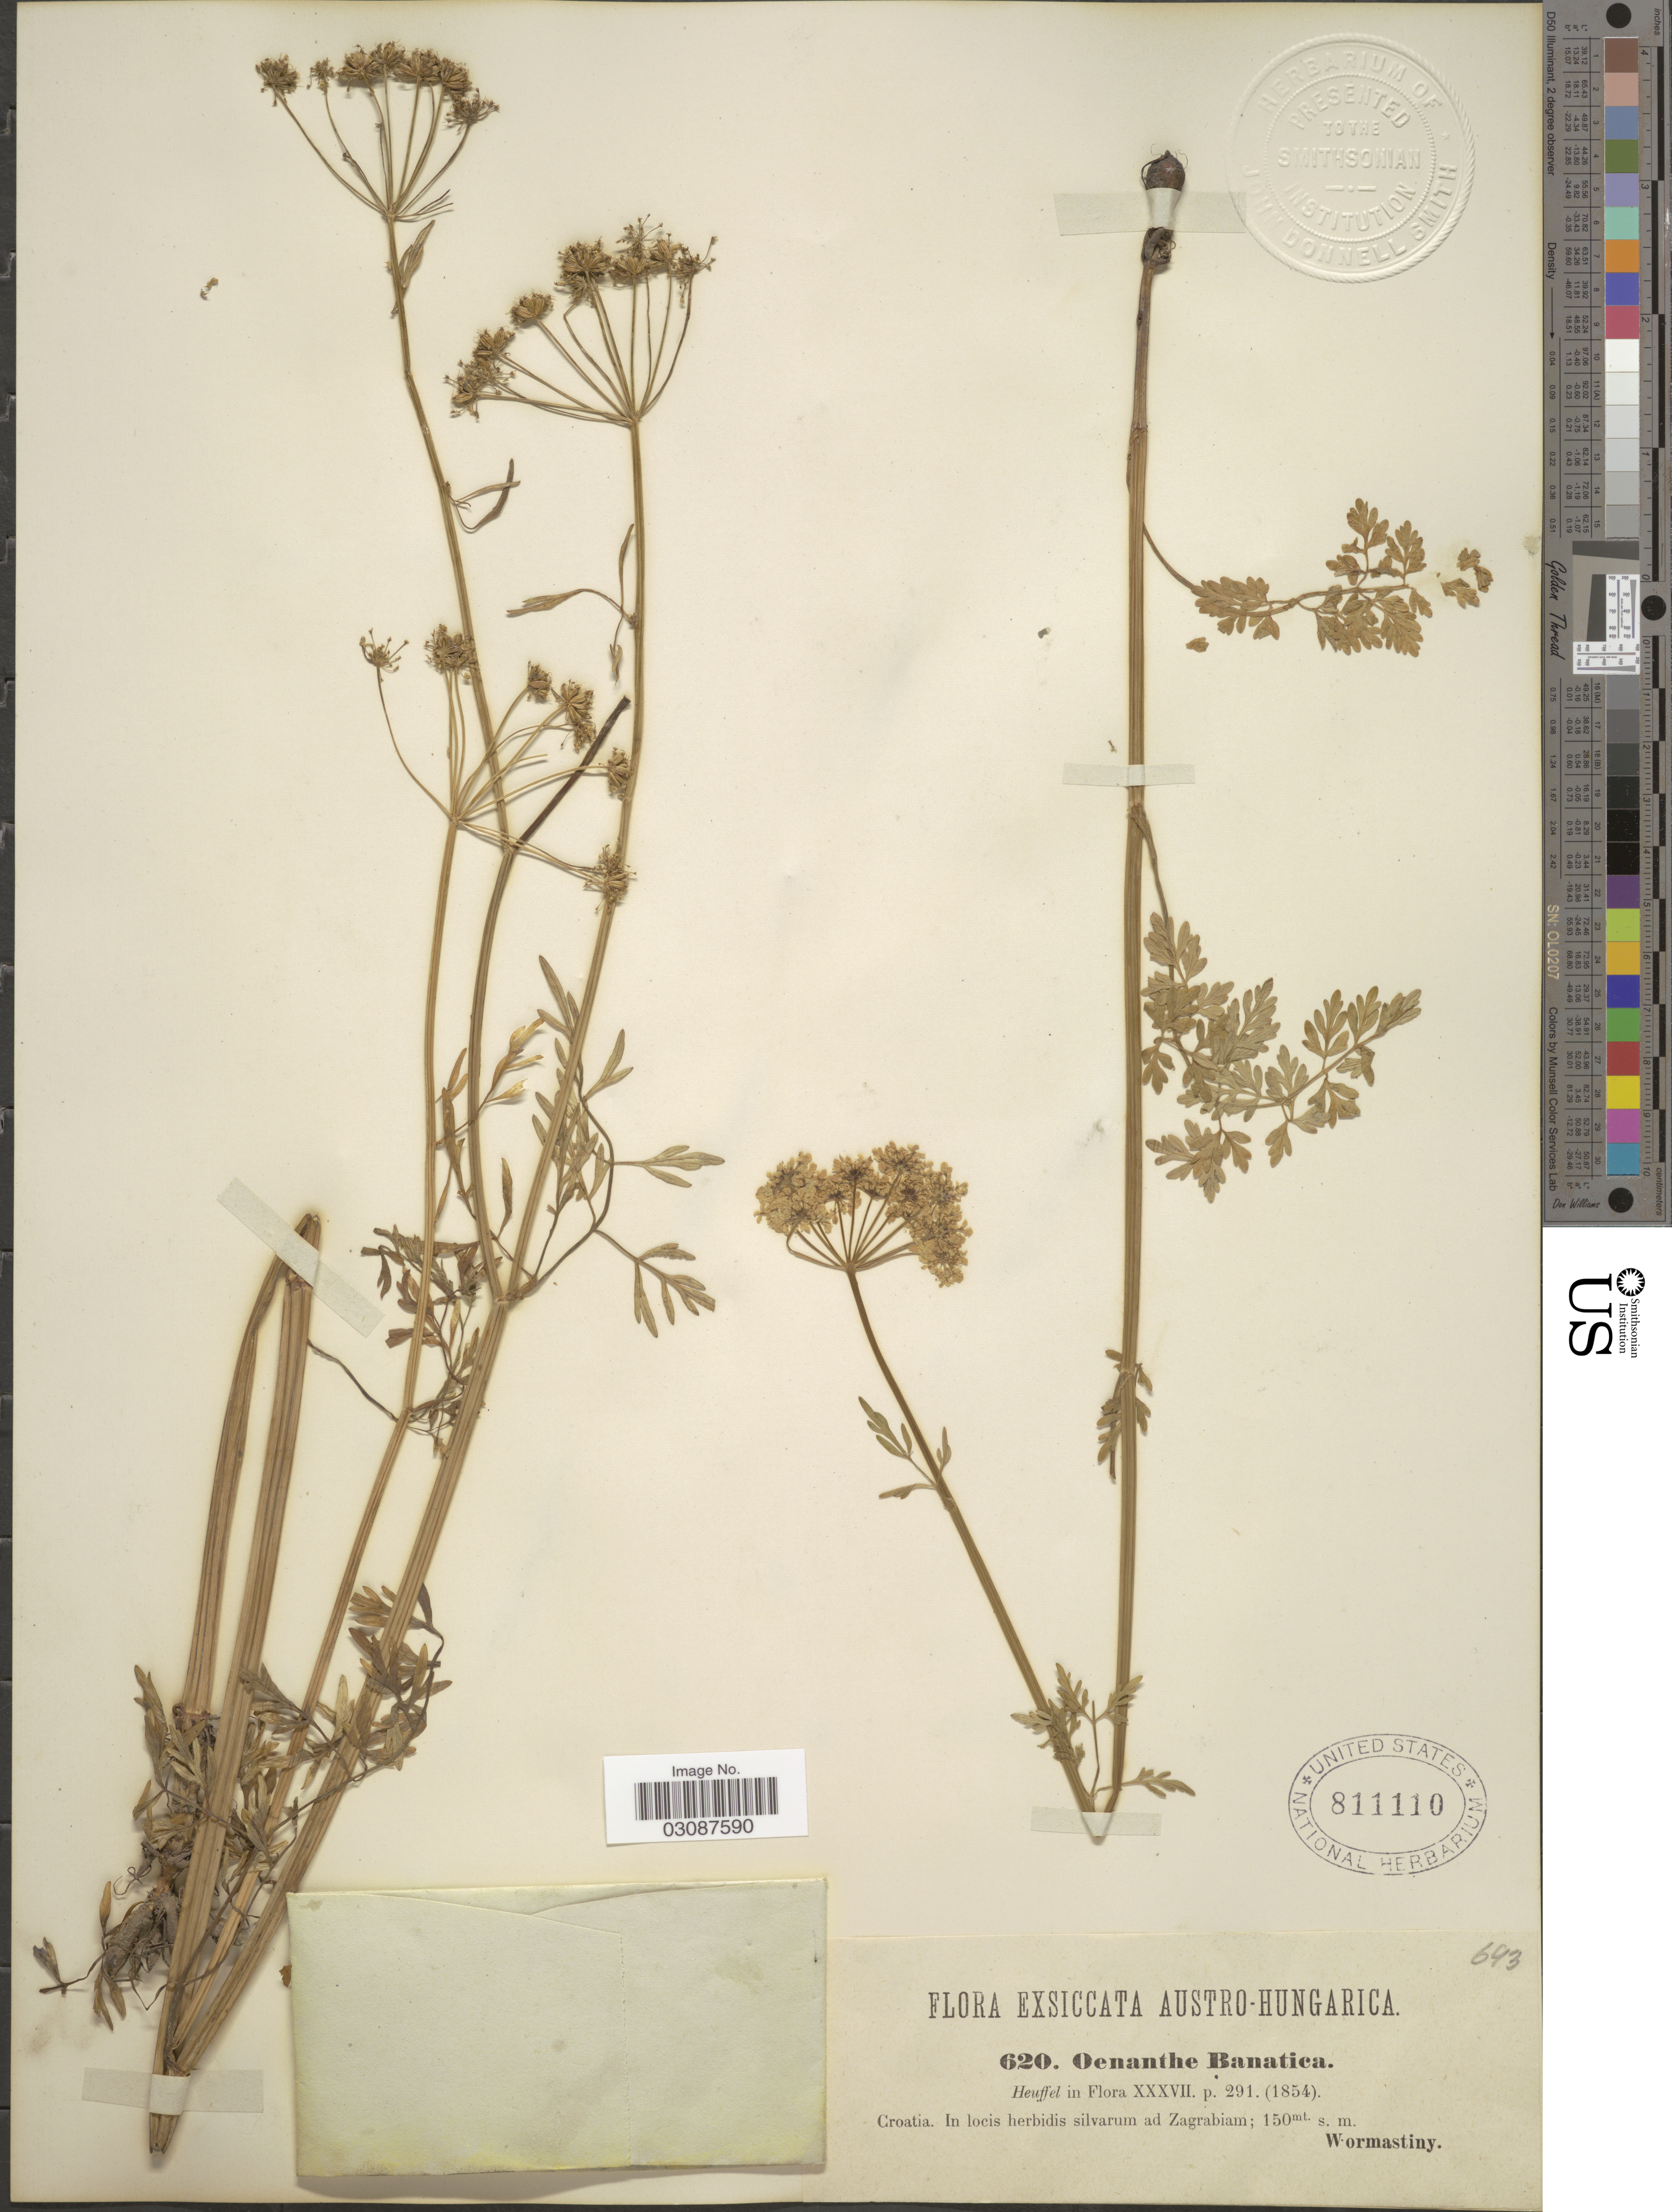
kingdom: Plantae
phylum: Tracheophyta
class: Magnoliopsida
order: Apiales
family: Apiaceae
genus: Oenanthe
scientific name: Oenanthe banatica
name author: Heuff.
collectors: Wormastiny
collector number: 620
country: Croatia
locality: In locis herbidis silvarum ad Zagrabiam.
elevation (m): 150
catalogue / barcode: US 811110